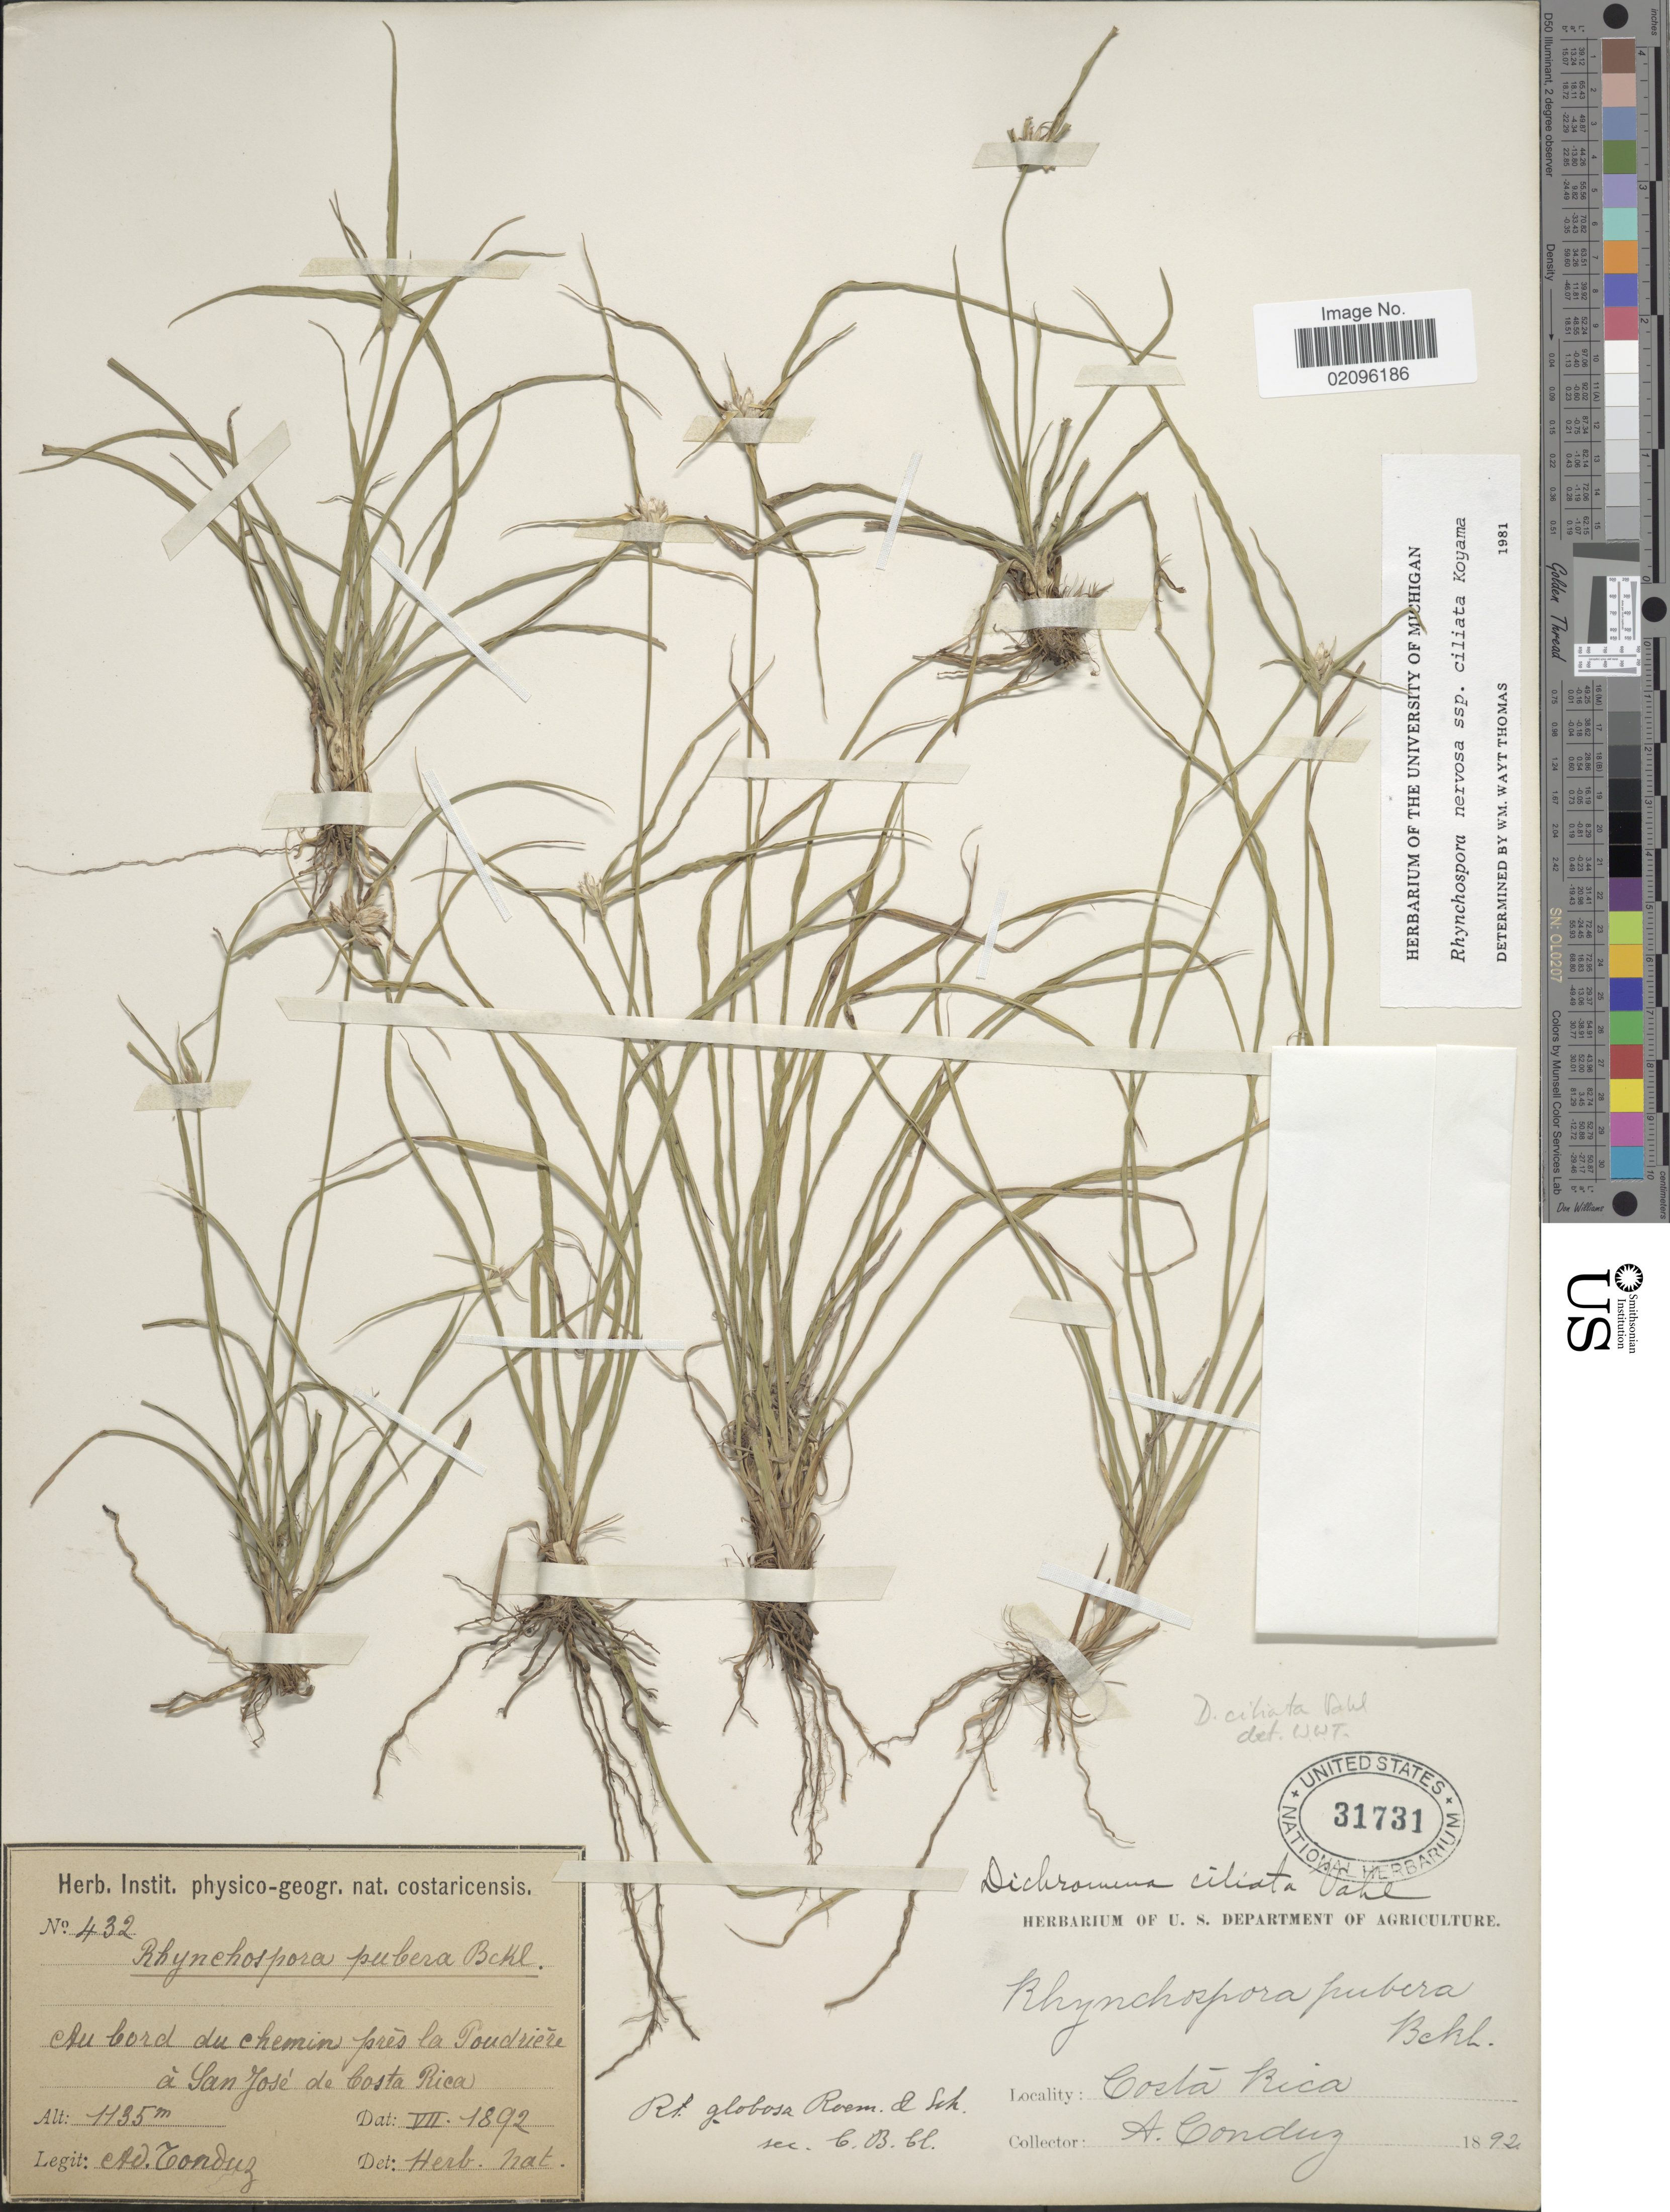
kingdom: Plantae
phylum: Tracheophyta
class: Liliopsida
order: Poales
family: Cyperaceae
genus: Rhynchospora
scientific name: Rhynchospora nervosa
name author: (Vahl) Boeckeler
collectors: A. Tonduz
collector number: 432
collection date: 1892-07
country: Costa Rica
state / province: San José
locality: Au bord du chemin pres la Poudriere a San Jose de Costa Rica.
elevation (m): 1135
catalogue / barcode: US 31731